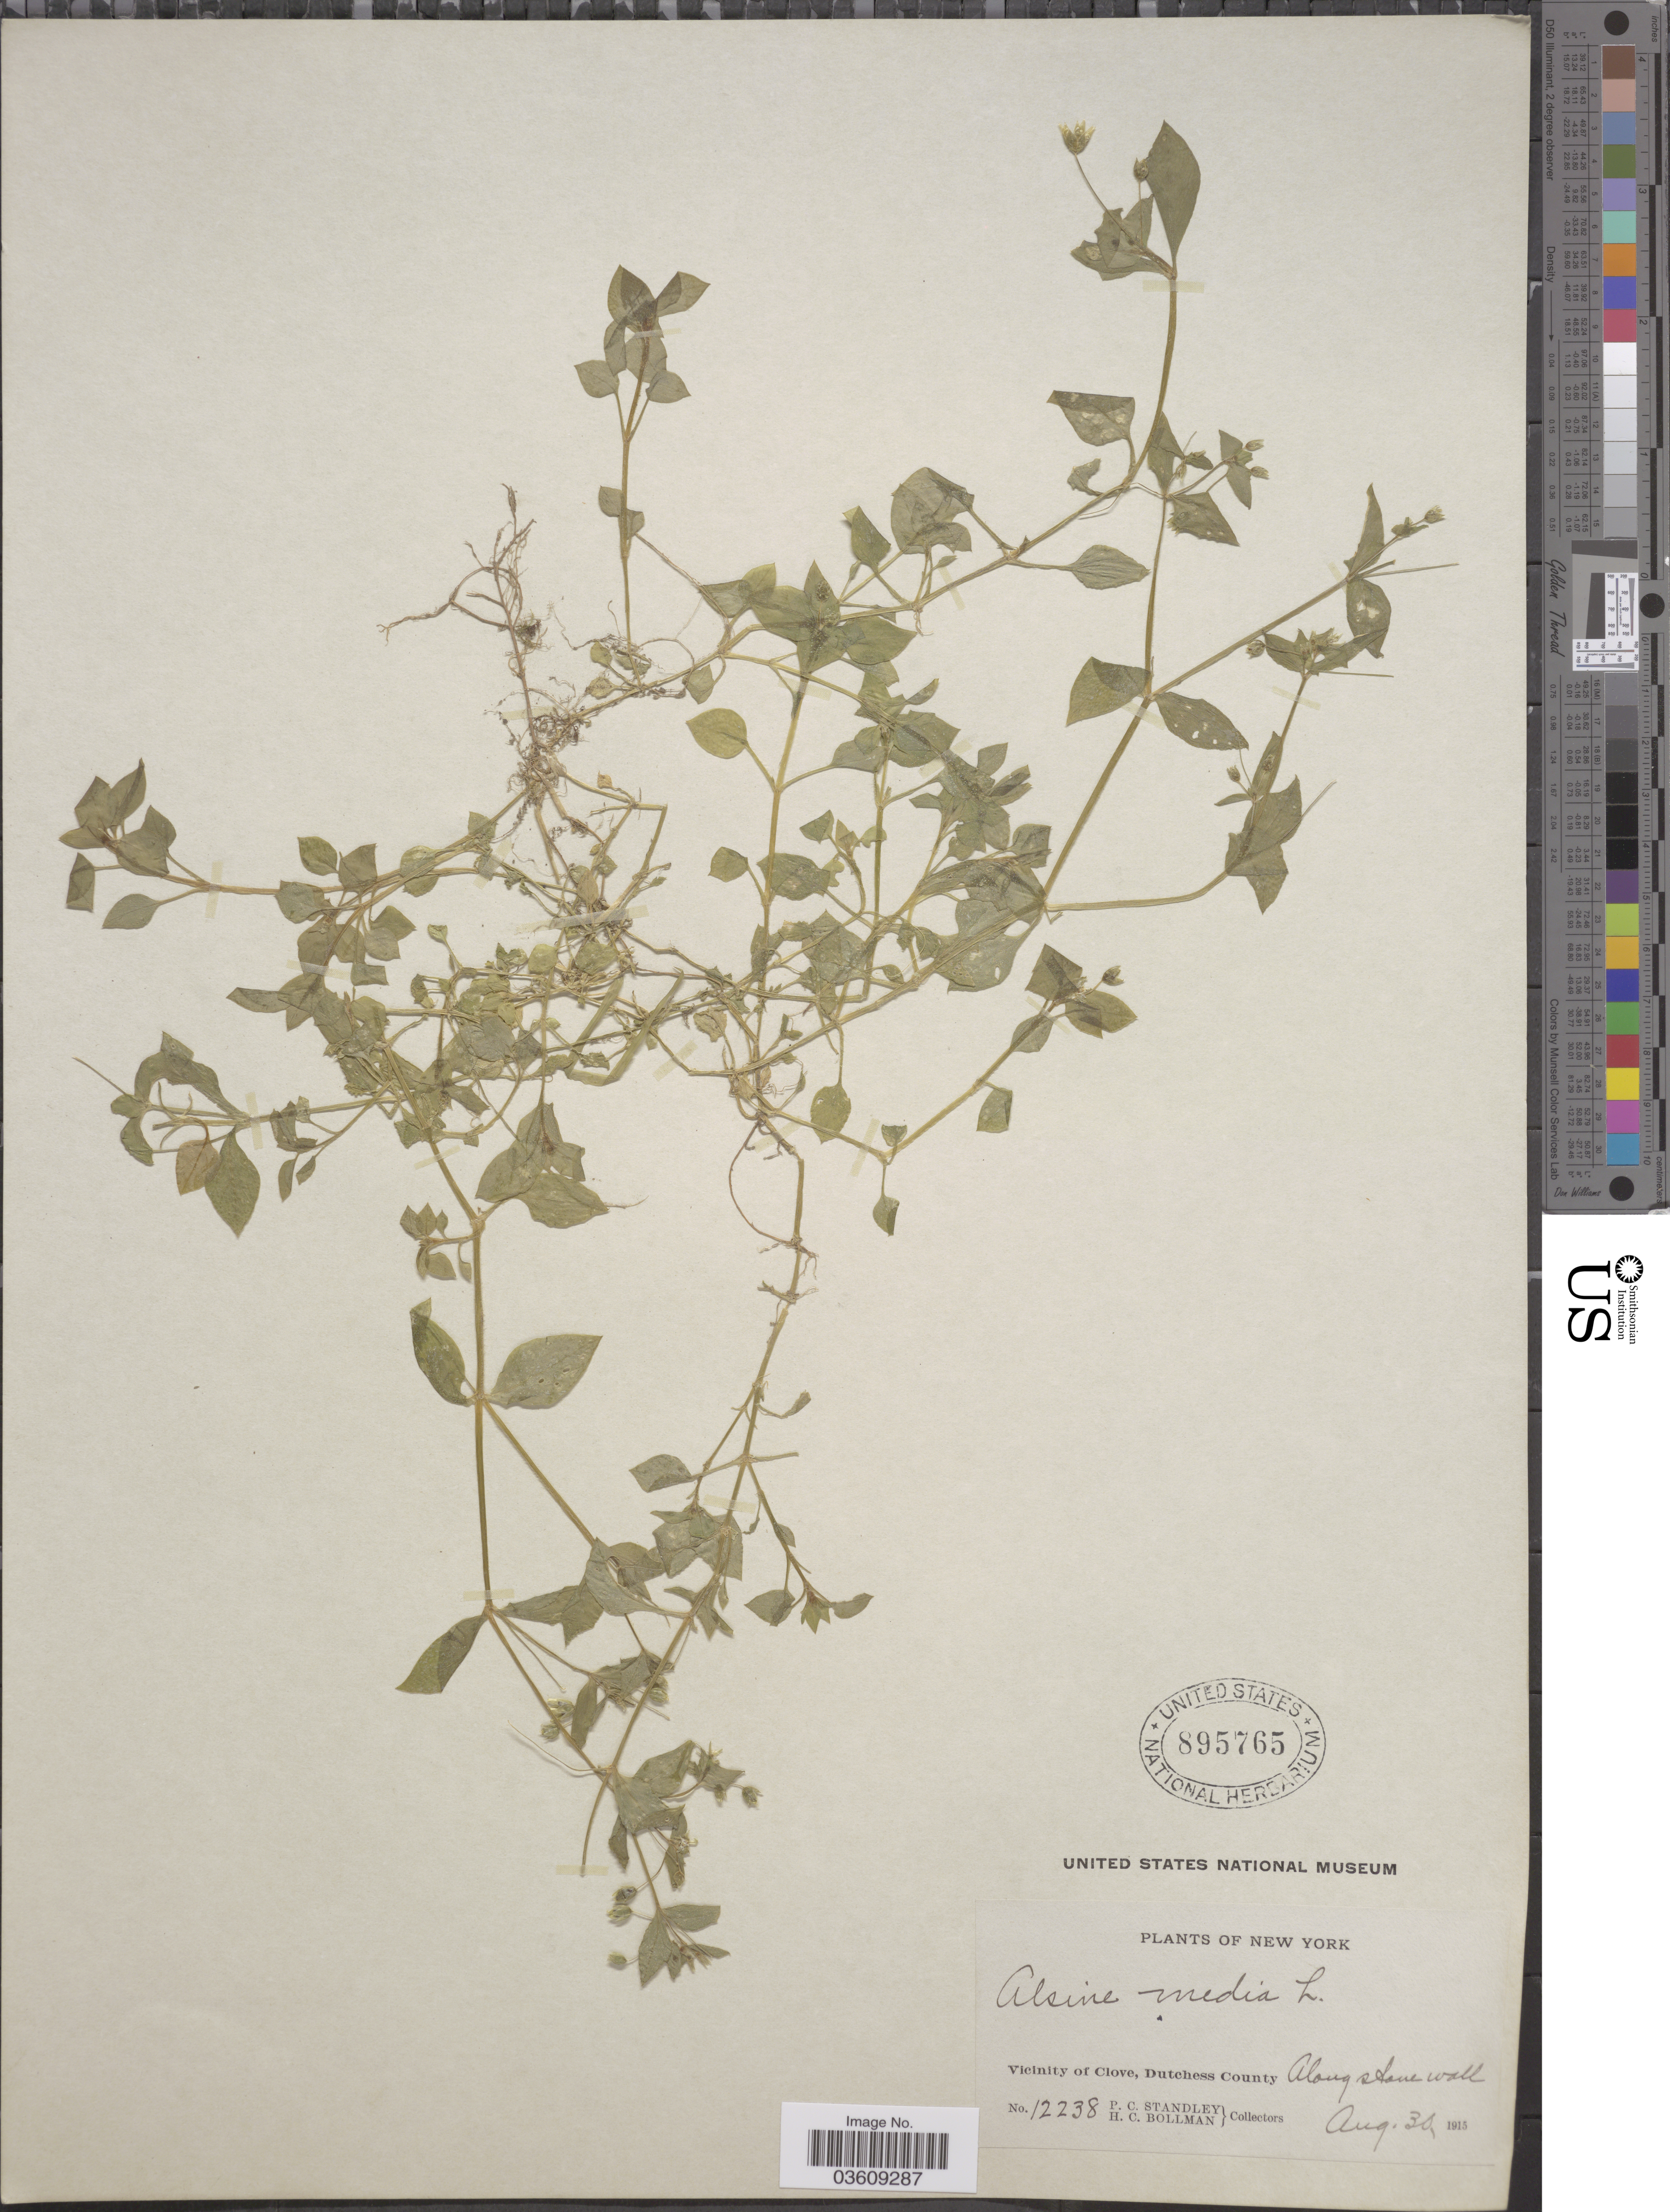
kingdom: Plantae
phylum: Tracheophyta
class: Magnoliopsida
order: Caryophyllales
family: Caryophyllaceae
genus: Stellaria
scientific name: Stellaria media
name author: (L.) Vill.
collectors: P. C. Standley & H. C. Bollman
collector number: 12238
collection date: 1915-08-30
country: United States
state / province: New York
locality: Vicinity of Clove, Dutchess County. Along stone wall.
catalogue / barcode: US 895765